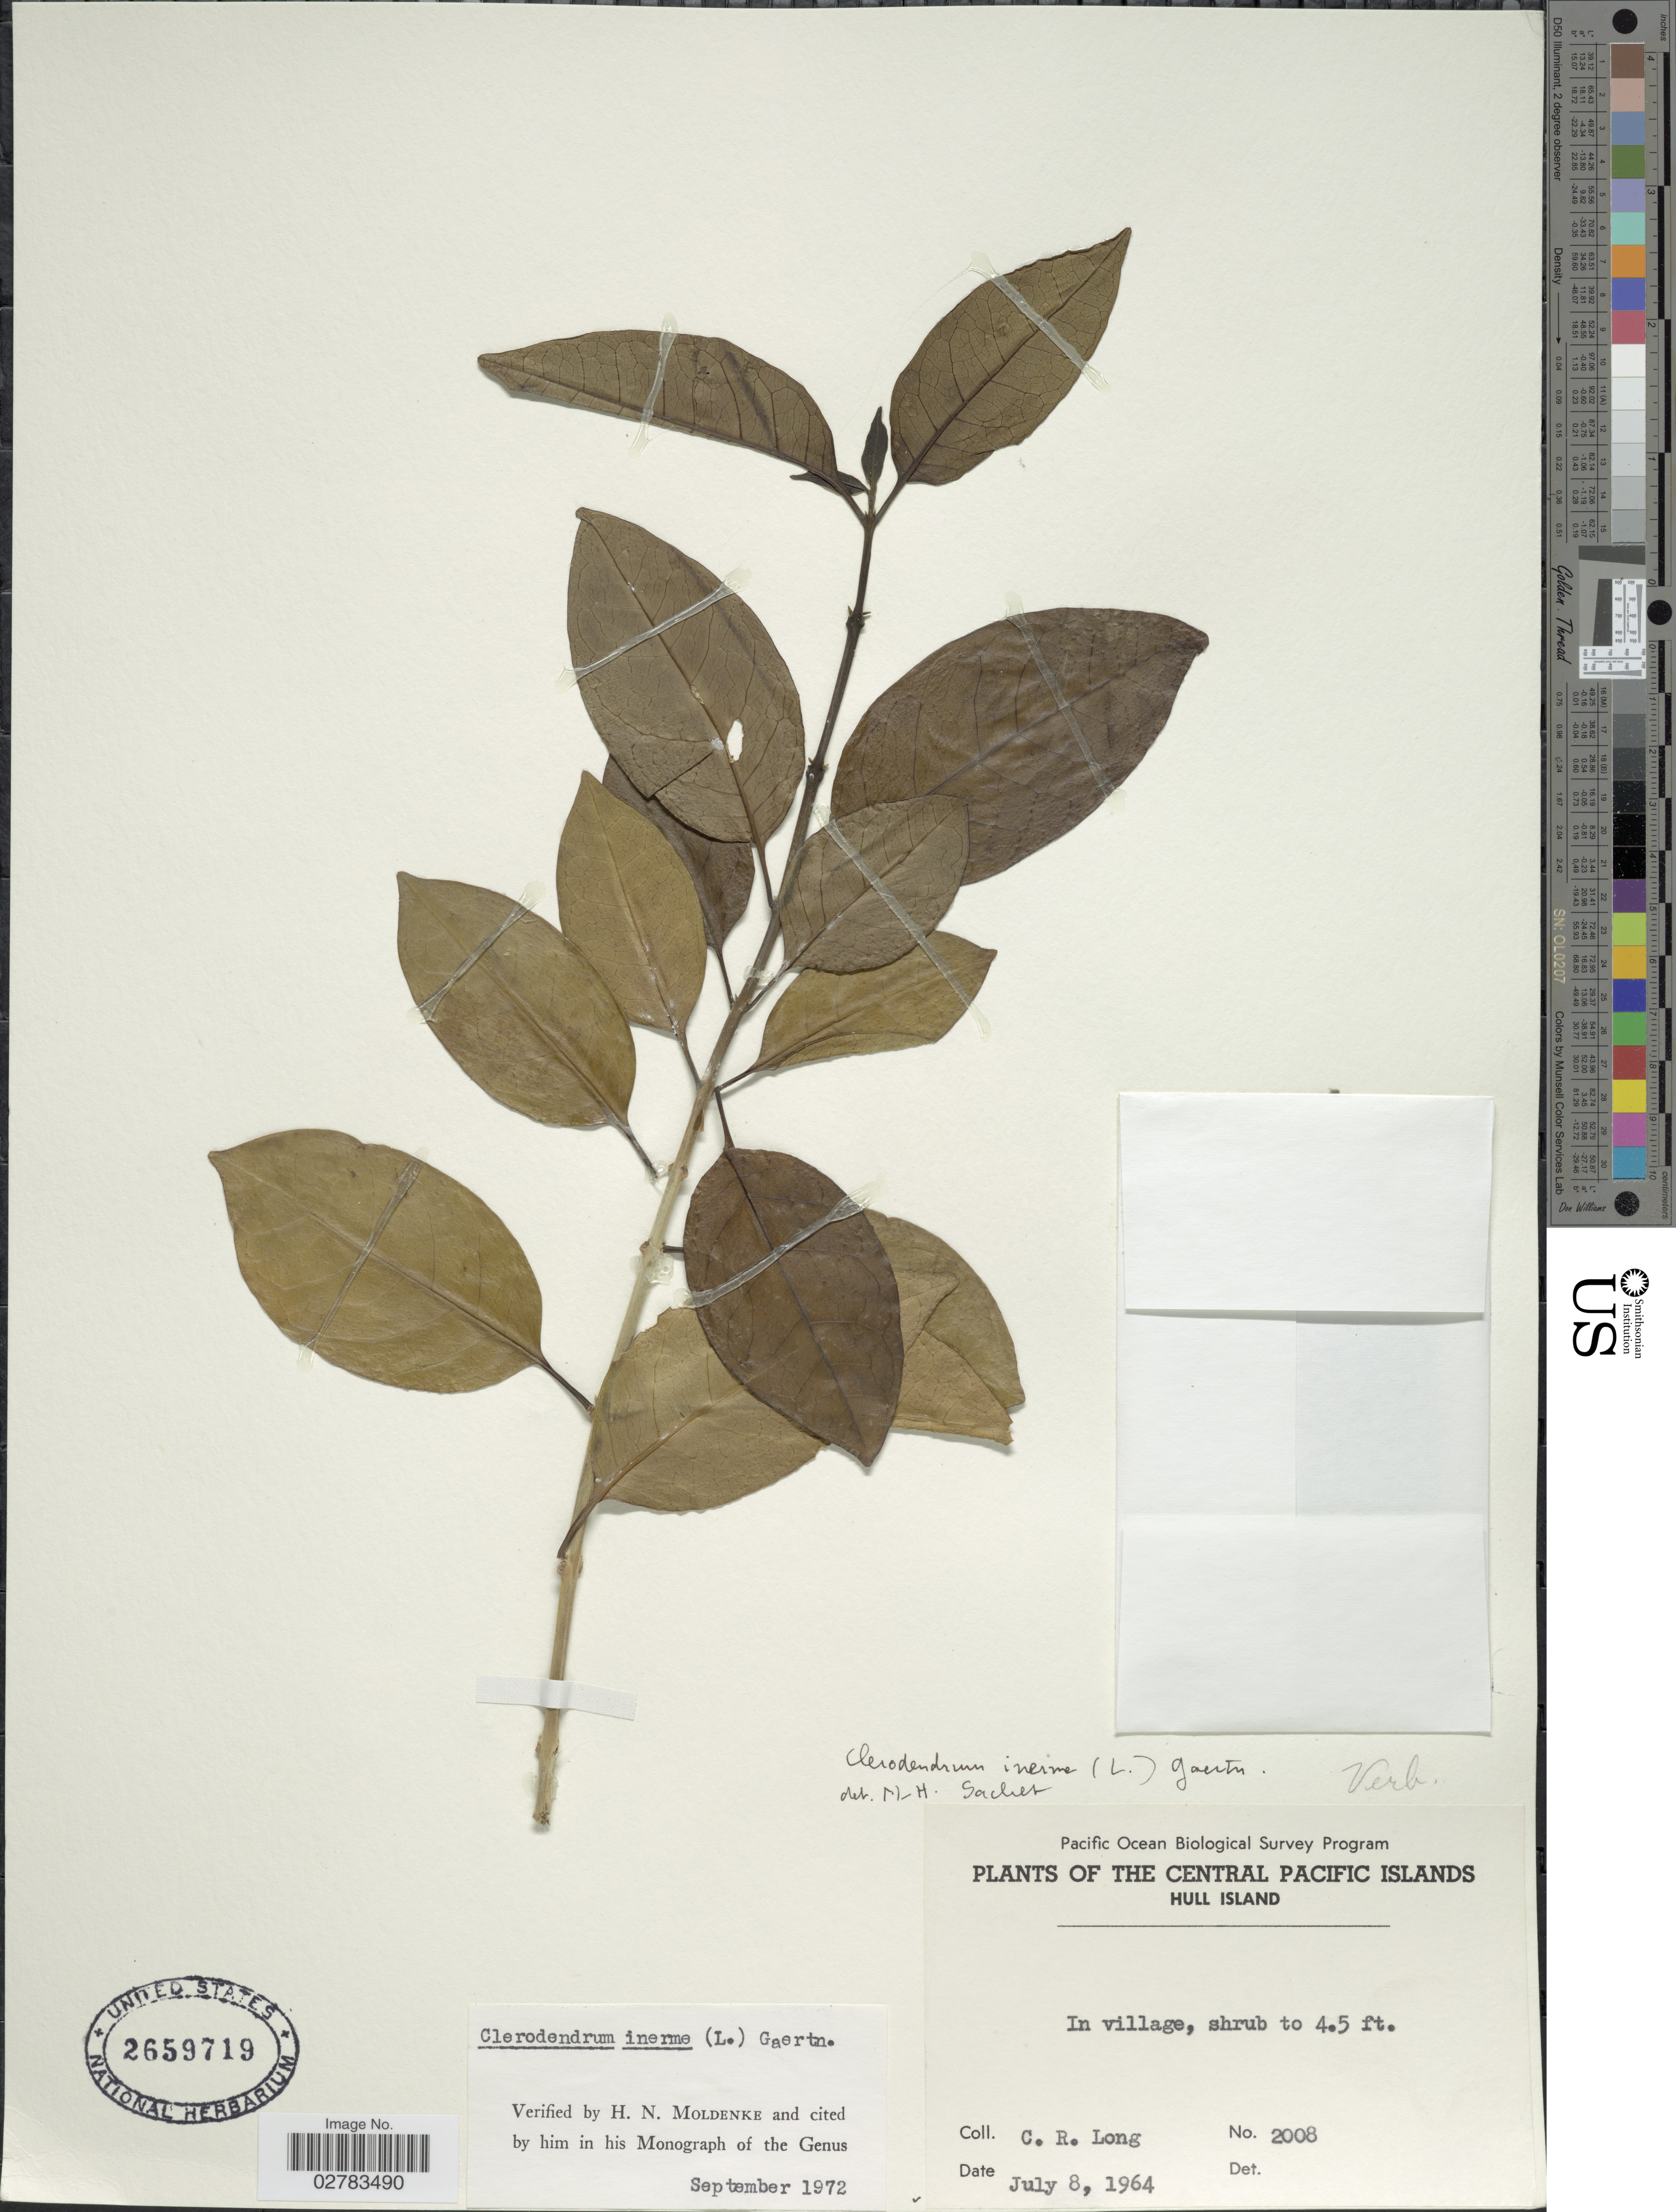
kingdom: Plantae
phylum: Tracheophyta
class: Magnoliopsida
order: Lamiales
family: Lamiaceae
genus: Clerodendrum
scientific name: Clerodendrum inerme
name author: (L.) Gaertn.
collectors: C. R. Long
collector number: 2008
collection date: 1964-07-08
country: Kiribati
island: Orona [Hull] Atoll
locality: The Central Pacific Islands, Hull Island, In village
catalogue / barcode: US 2659719